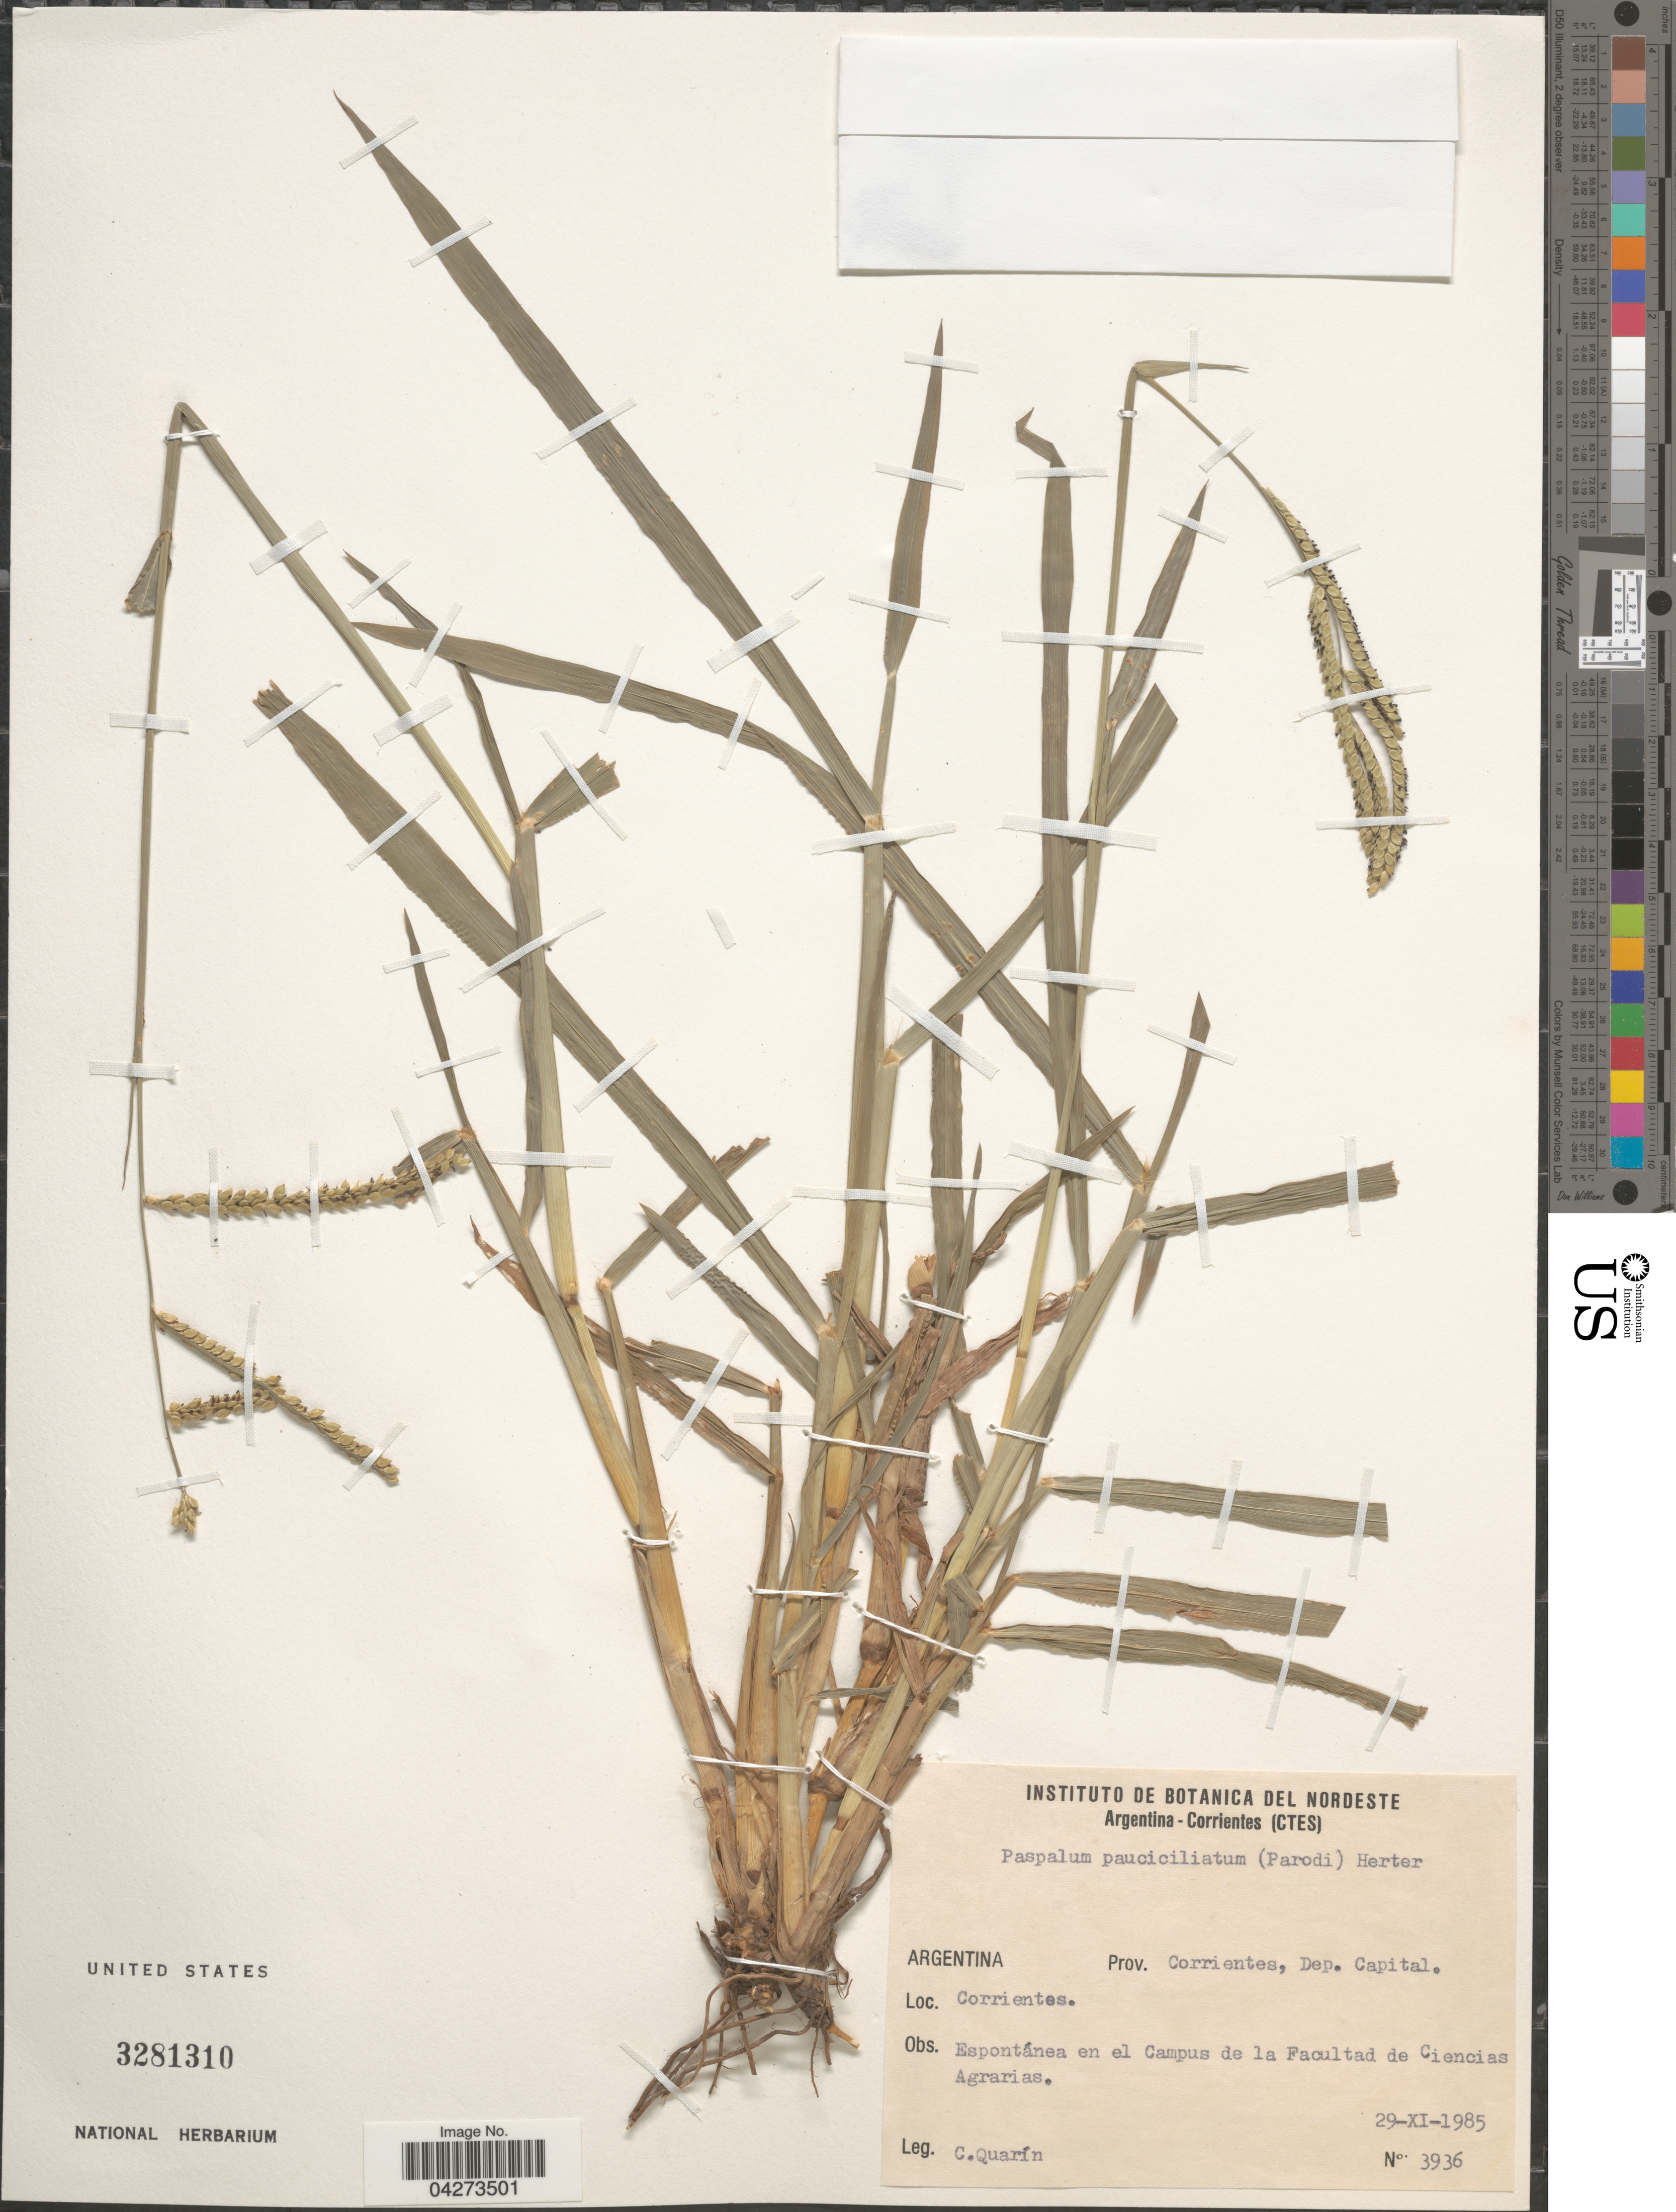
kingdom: Plantae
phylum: Tracheophyta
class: Liliopsida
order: Poales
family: Poaceae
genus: Paspalum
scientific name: Paspalum pauciciliatum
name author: (Parodi) Herter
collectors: C. Quarín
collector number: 3936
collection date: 1985-11-29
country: Argentina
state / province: Corrientes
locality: Dep. Capital. Corrientes. En el Campus de la Facultad de Ciencias Agrarias.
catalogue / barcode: US 3281310